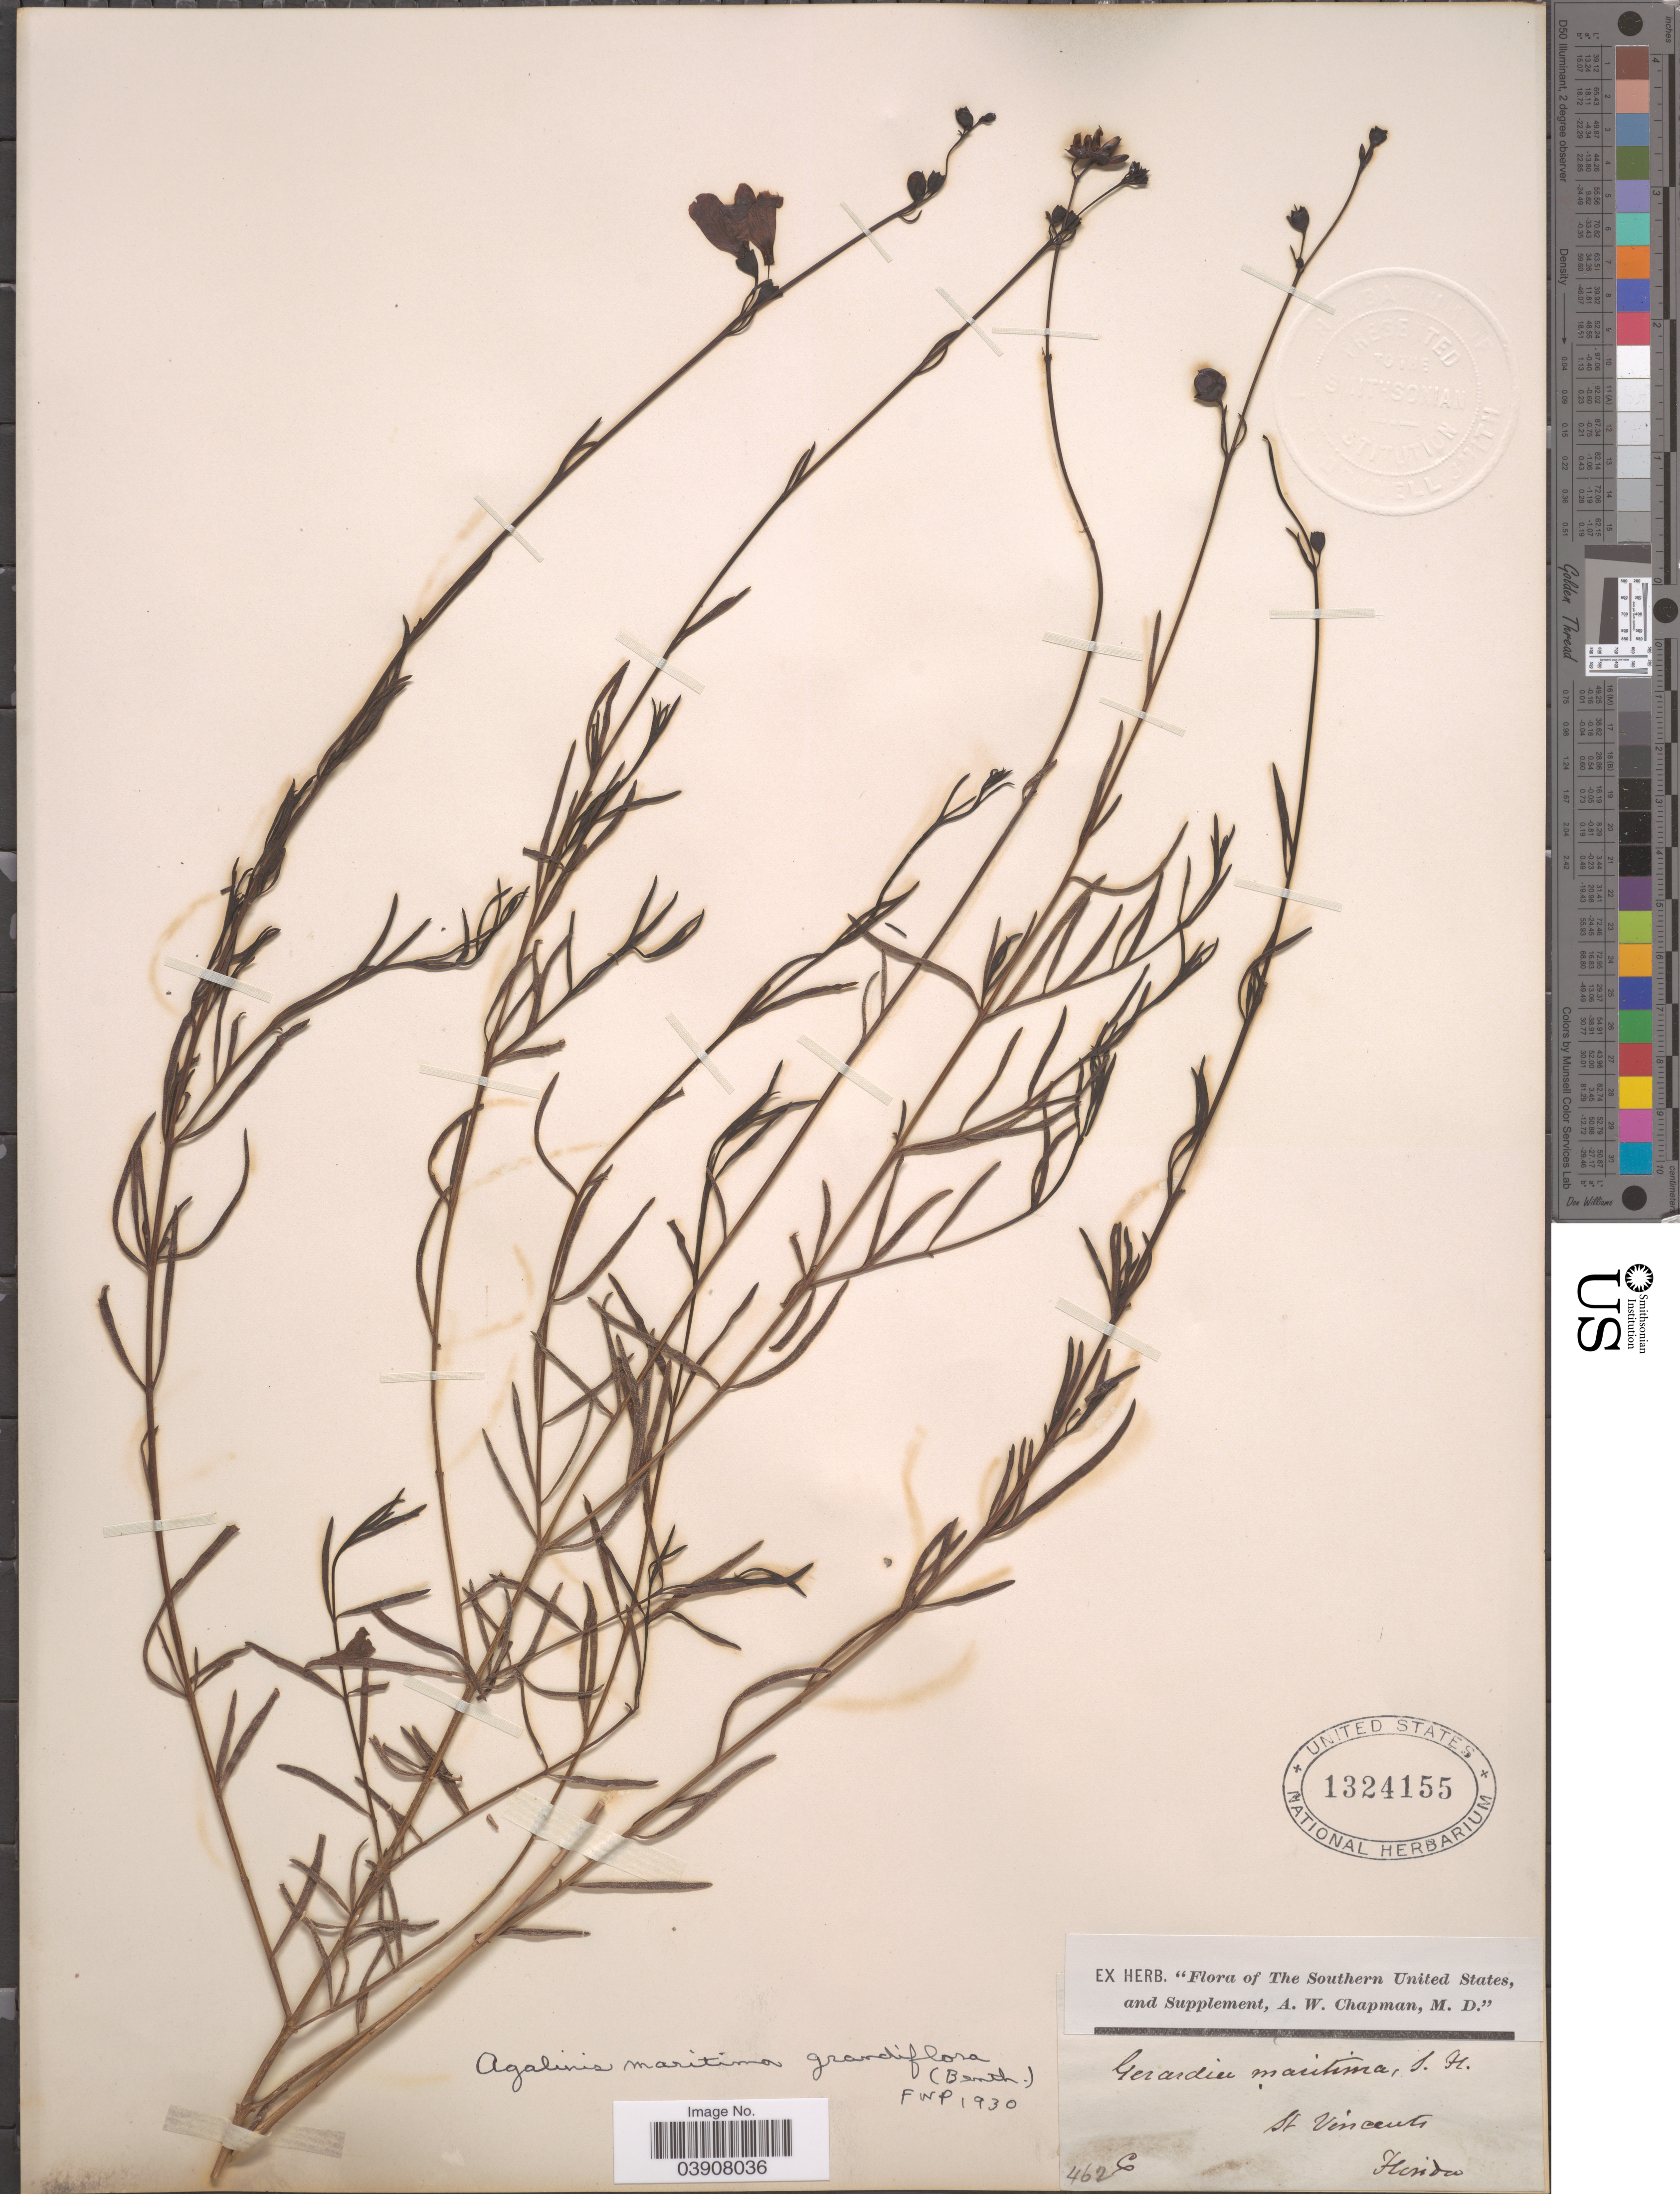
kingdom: Plantae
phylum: Tracheophyta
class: Magnoliopsida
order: Lamiales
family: Orobanchaceae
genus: Agalinis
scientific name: Agalinis maritima var. grandiflora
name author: (Benth.) Pennell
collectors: A. W. Chapman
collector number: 462C*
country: United States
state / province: Florida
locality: The Southern United States. St. Vincents.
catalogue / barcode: US 1324155